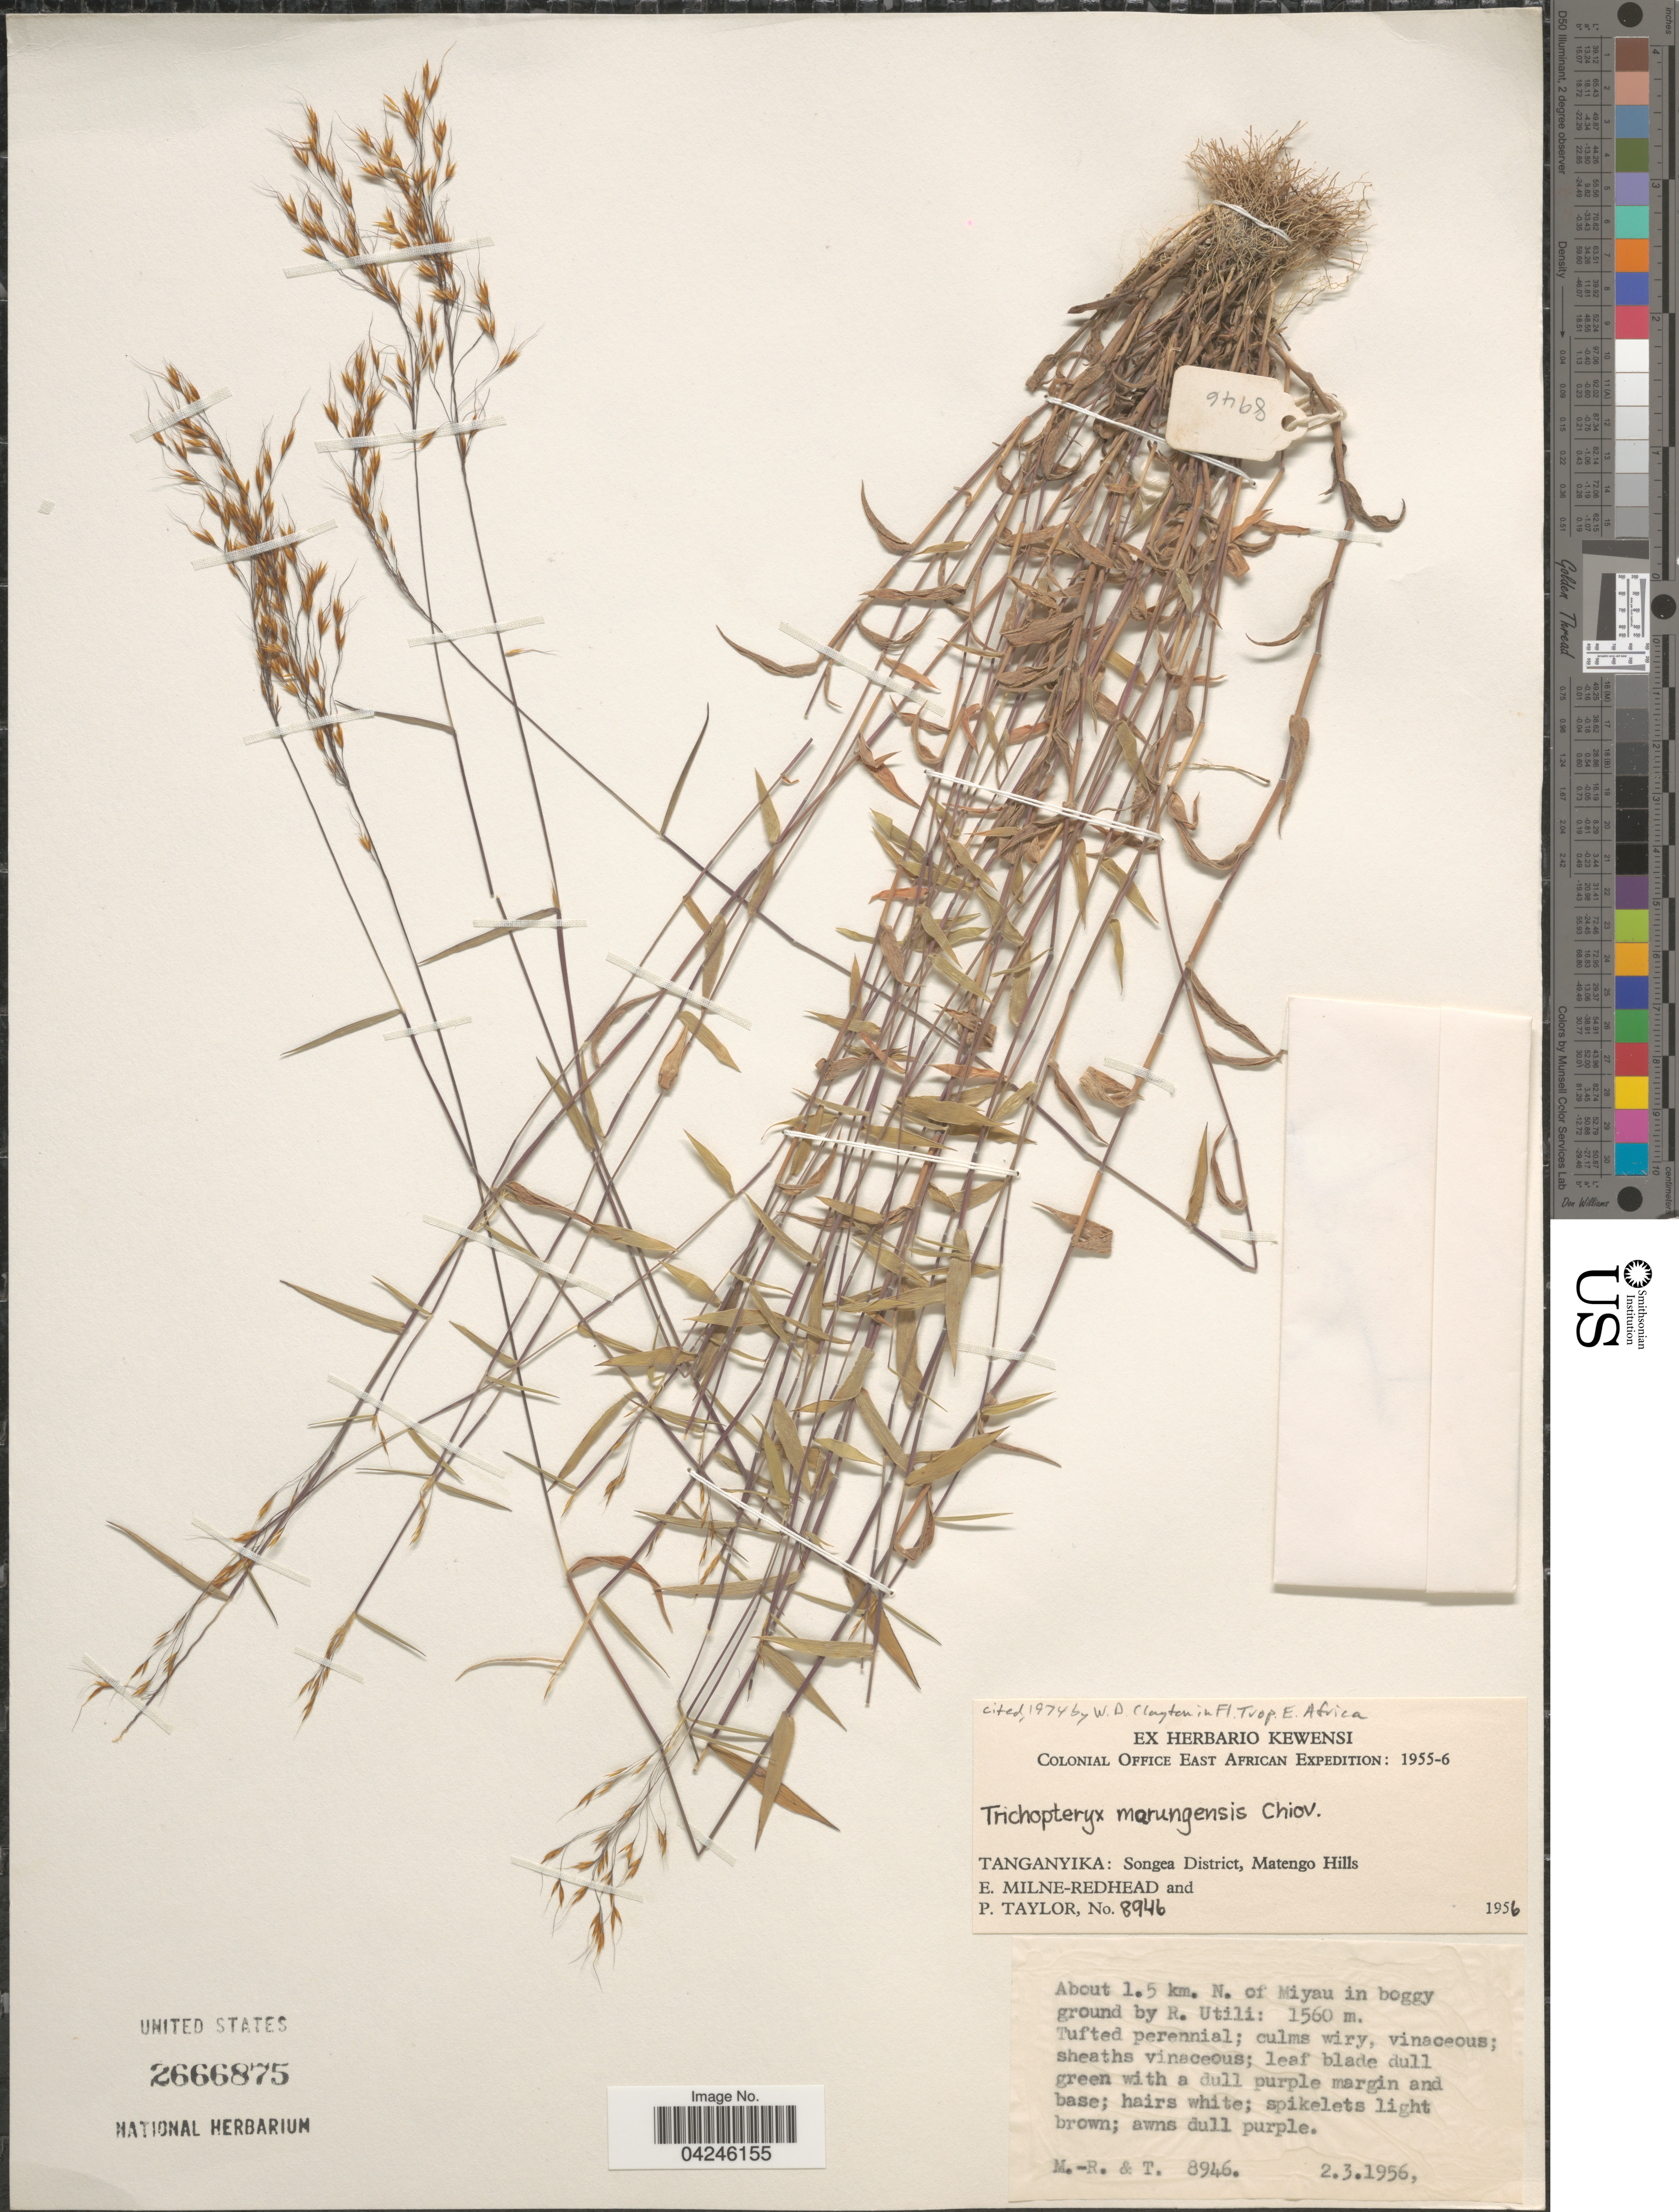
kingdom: Plantae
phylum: Tracheophyta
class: Liliopsida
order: Poales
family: Poaceae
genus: Trichopteryx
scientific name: Trichopteryx marungensis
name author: Chiov.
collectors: E. W. Milne-Redhead & P. Taylor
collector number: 8946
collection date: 1956-03-02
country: Tanzania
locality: Colonial Office East African Expedition: 1955-6. Tanganyika: Songea District, Matengo Hills. About 1.5 km. N. of Miyau in boggy ground by R. Utili.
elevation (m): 1560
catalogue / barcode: US 2666875